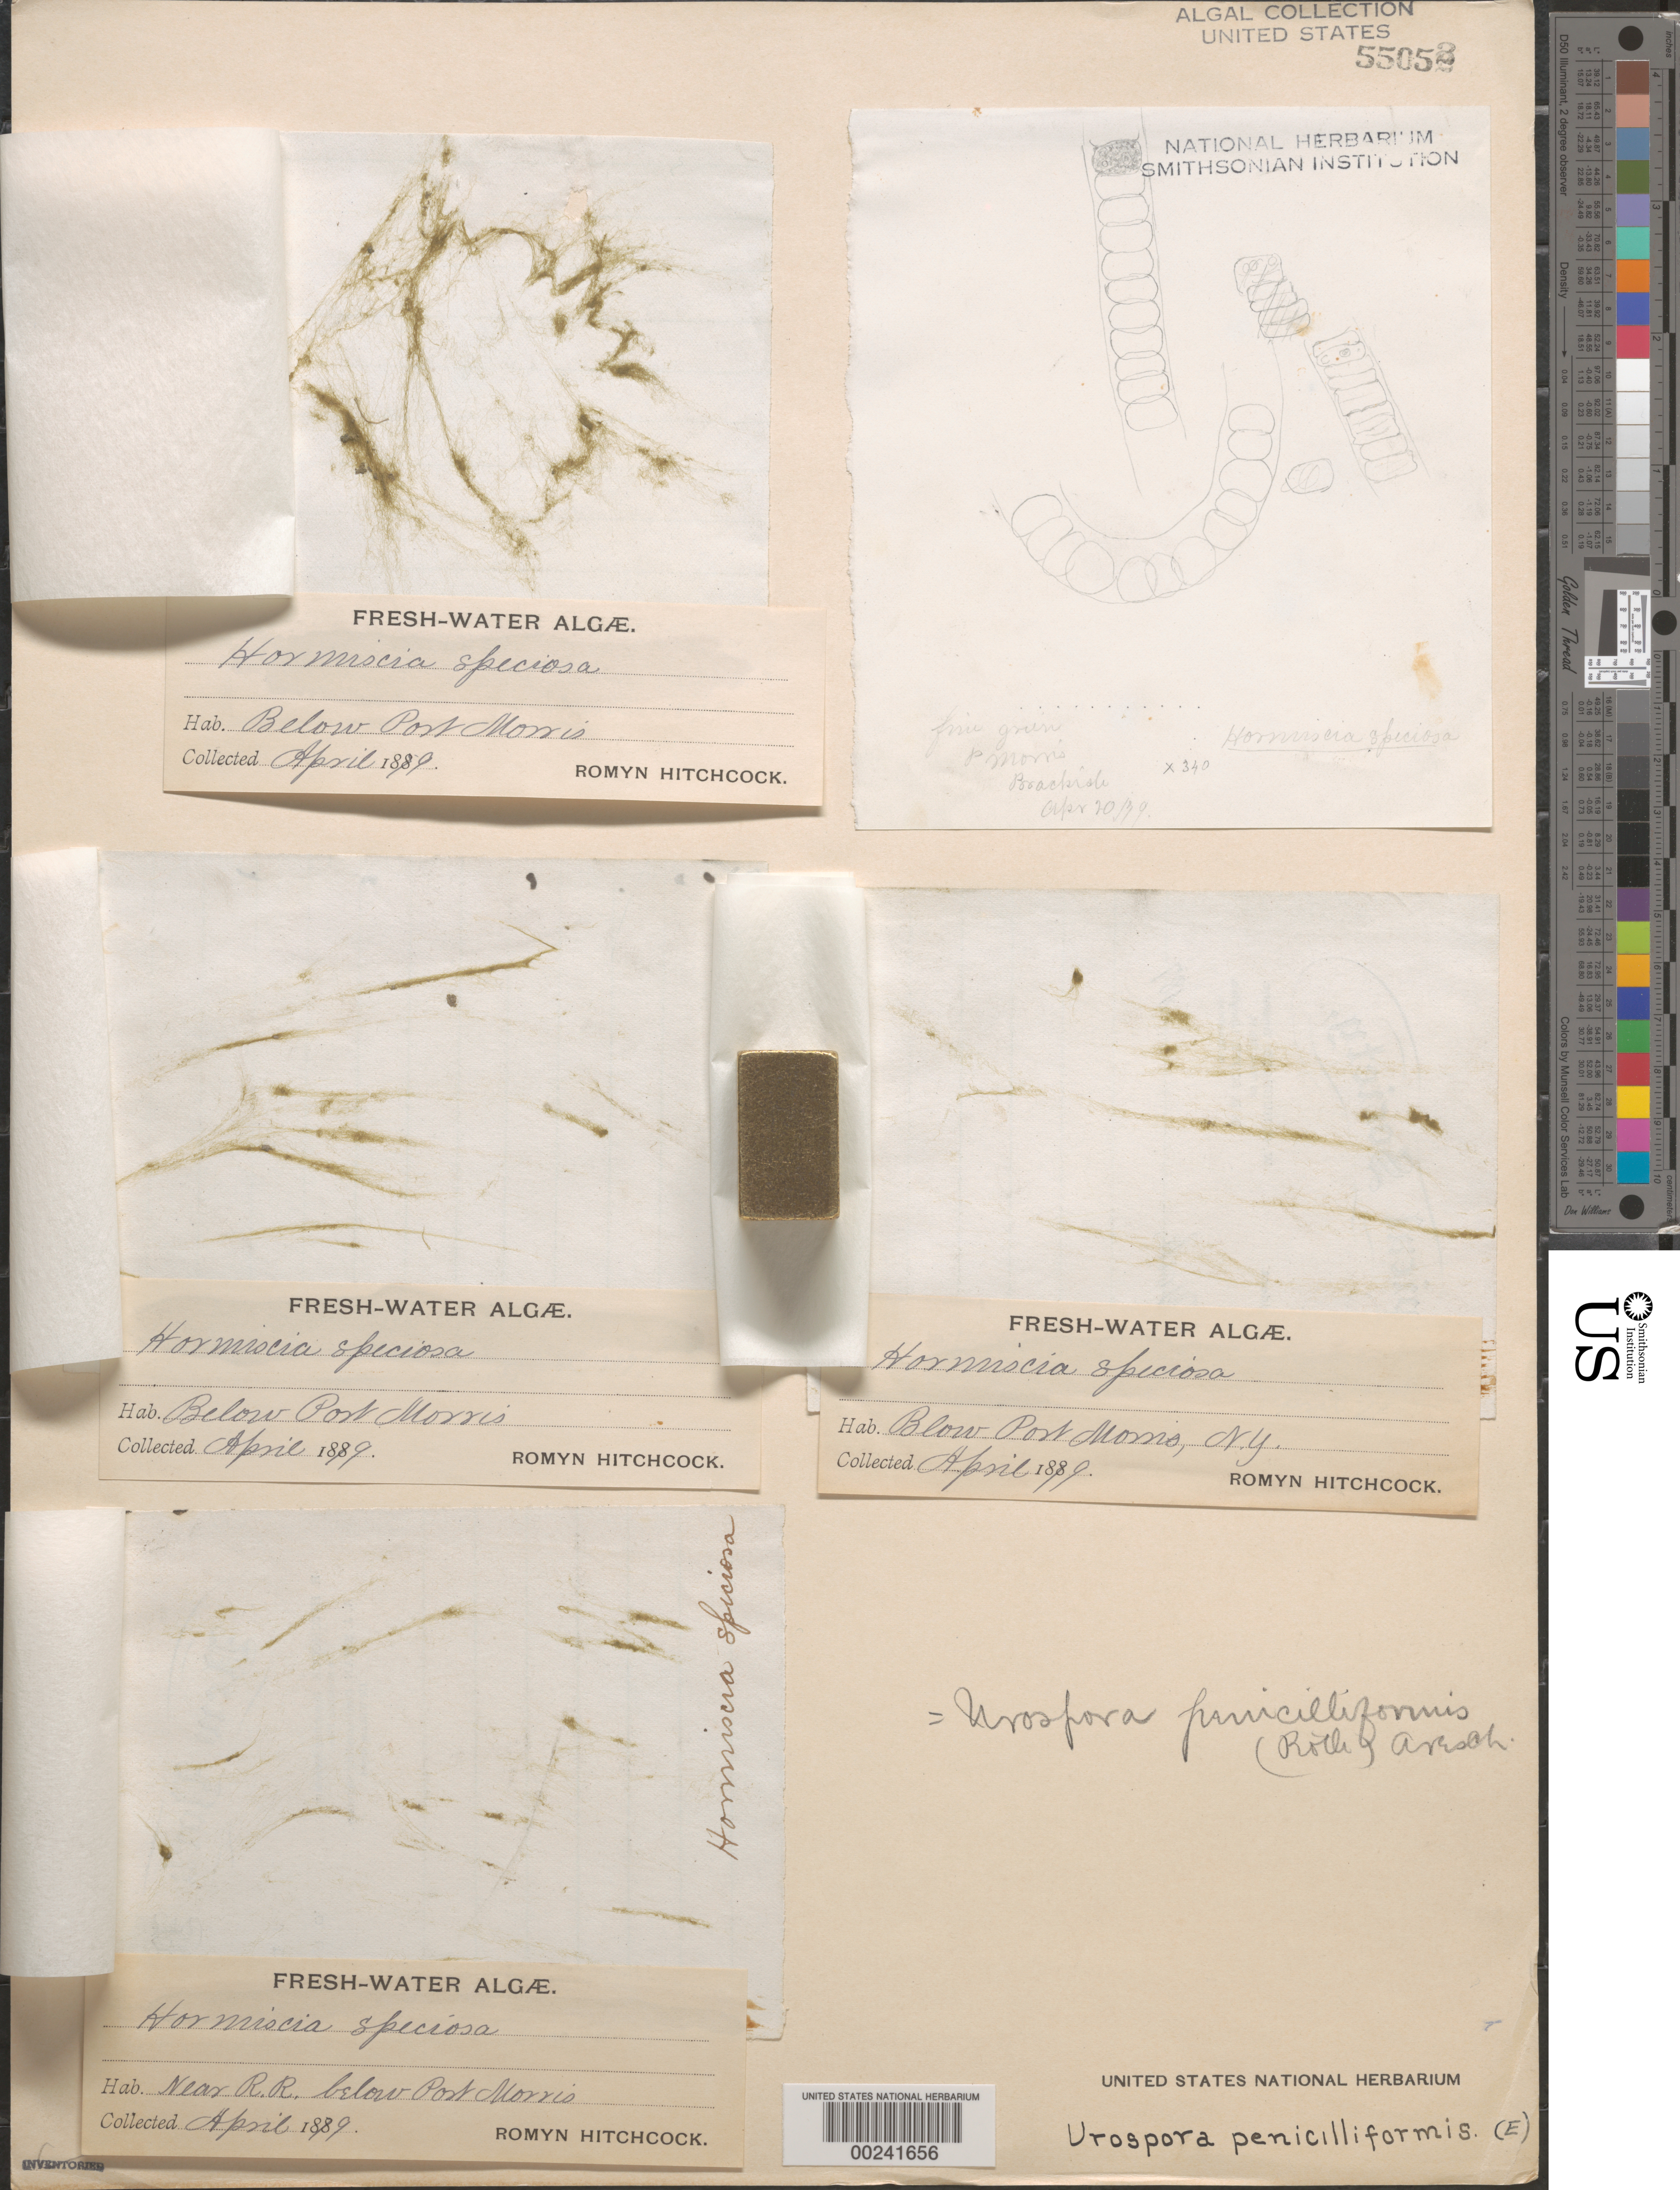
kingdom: Plantae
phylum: Chlorophyta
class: Ulvophyceae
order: Ulotrichales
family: Ulotrichaceae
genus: Urospora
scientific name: Urospora penicilliformis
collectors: R. Hitchcock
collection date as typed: Apr 1899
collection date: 1899-04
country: United States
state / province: New York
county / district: Bronx County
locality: Below Port Morris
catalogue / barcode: US 55052